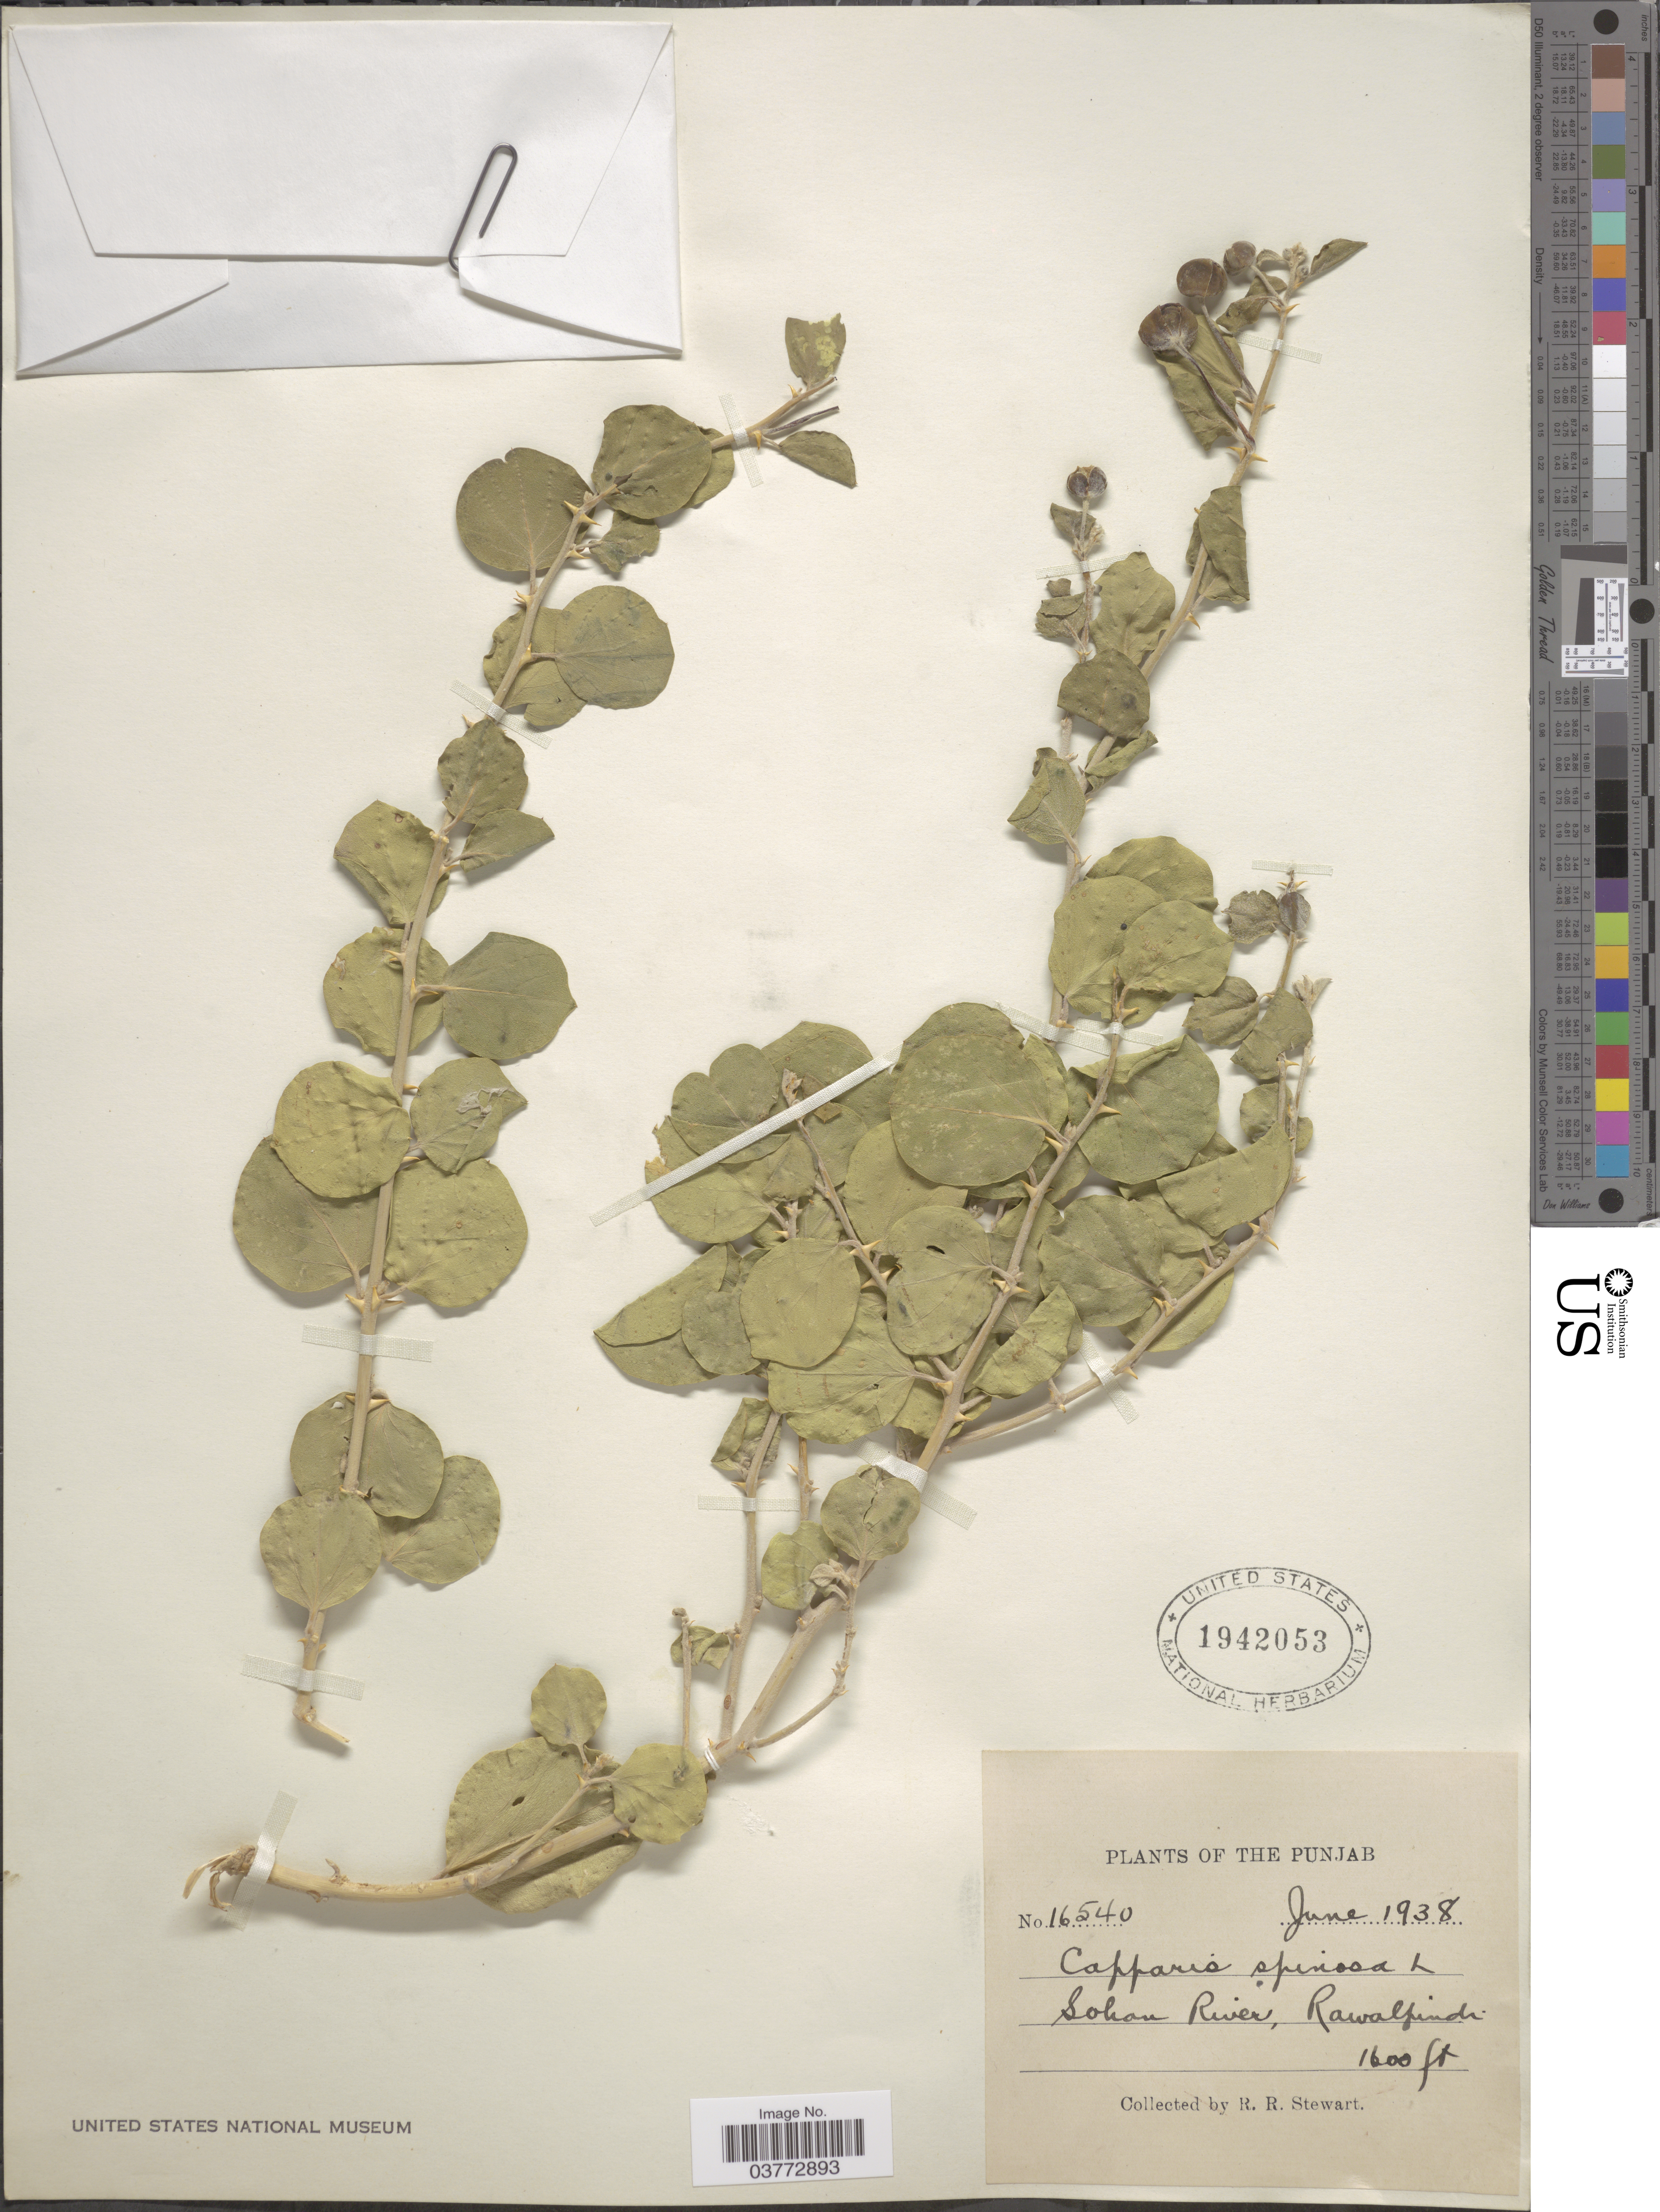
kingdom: Plantae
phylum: Tracheophyta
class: Magnoliopsida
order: Brassicales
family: Capparaceae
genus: Capparis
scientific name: Capparis sicula subsp. sicula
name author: Veill. ex Duhamel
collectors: R. Stewart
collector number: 16540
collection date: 1938-06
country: Pakistan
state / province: Punjab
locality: Sohan River, Rawalpindi.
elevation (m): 488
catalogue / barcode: US 1942053